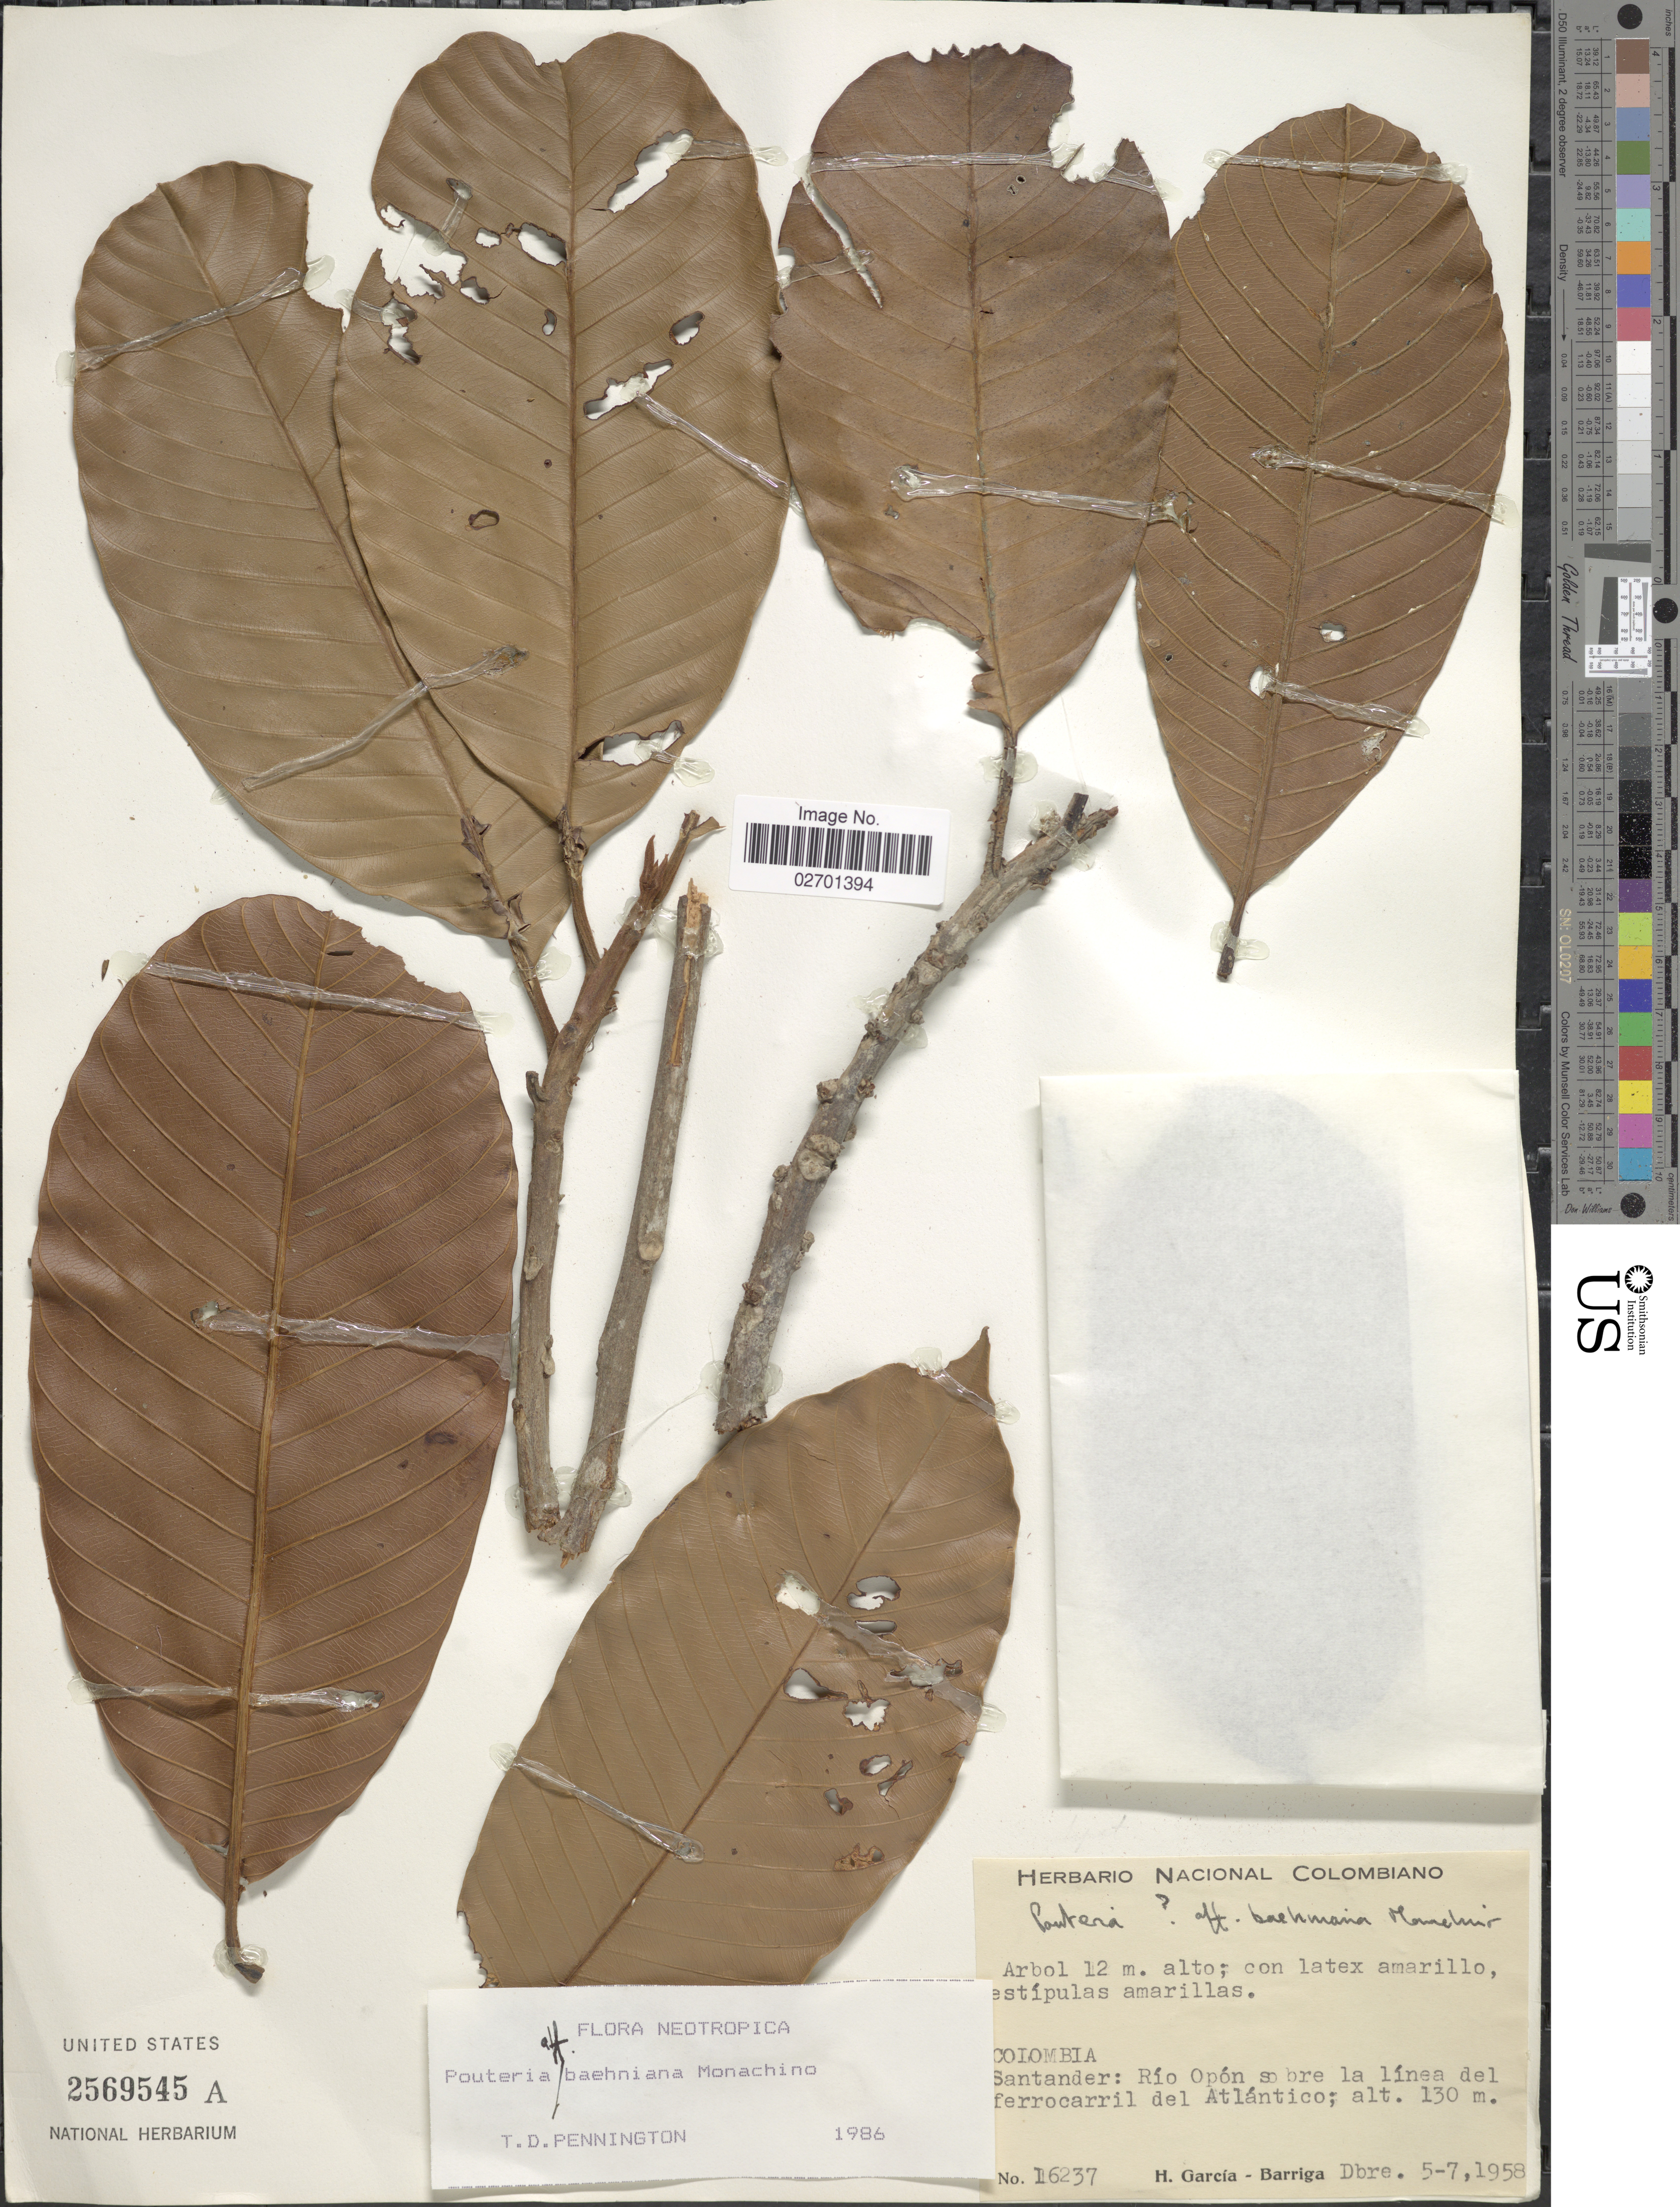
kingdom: Plantae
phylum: Tracheophyta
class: Magnoliopsida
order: Ericales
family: Sapotaceae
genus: Pouteria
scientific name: Pouteria baehniana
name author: Monach.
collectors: H. García Barriga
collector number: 16237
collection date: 1958-12-05/1958-12-07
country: Colombia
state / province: Santander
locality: Rio Opon sobre la linea del ferrocarrill del Atlantico.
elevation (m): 130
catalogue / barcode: US 2569545A